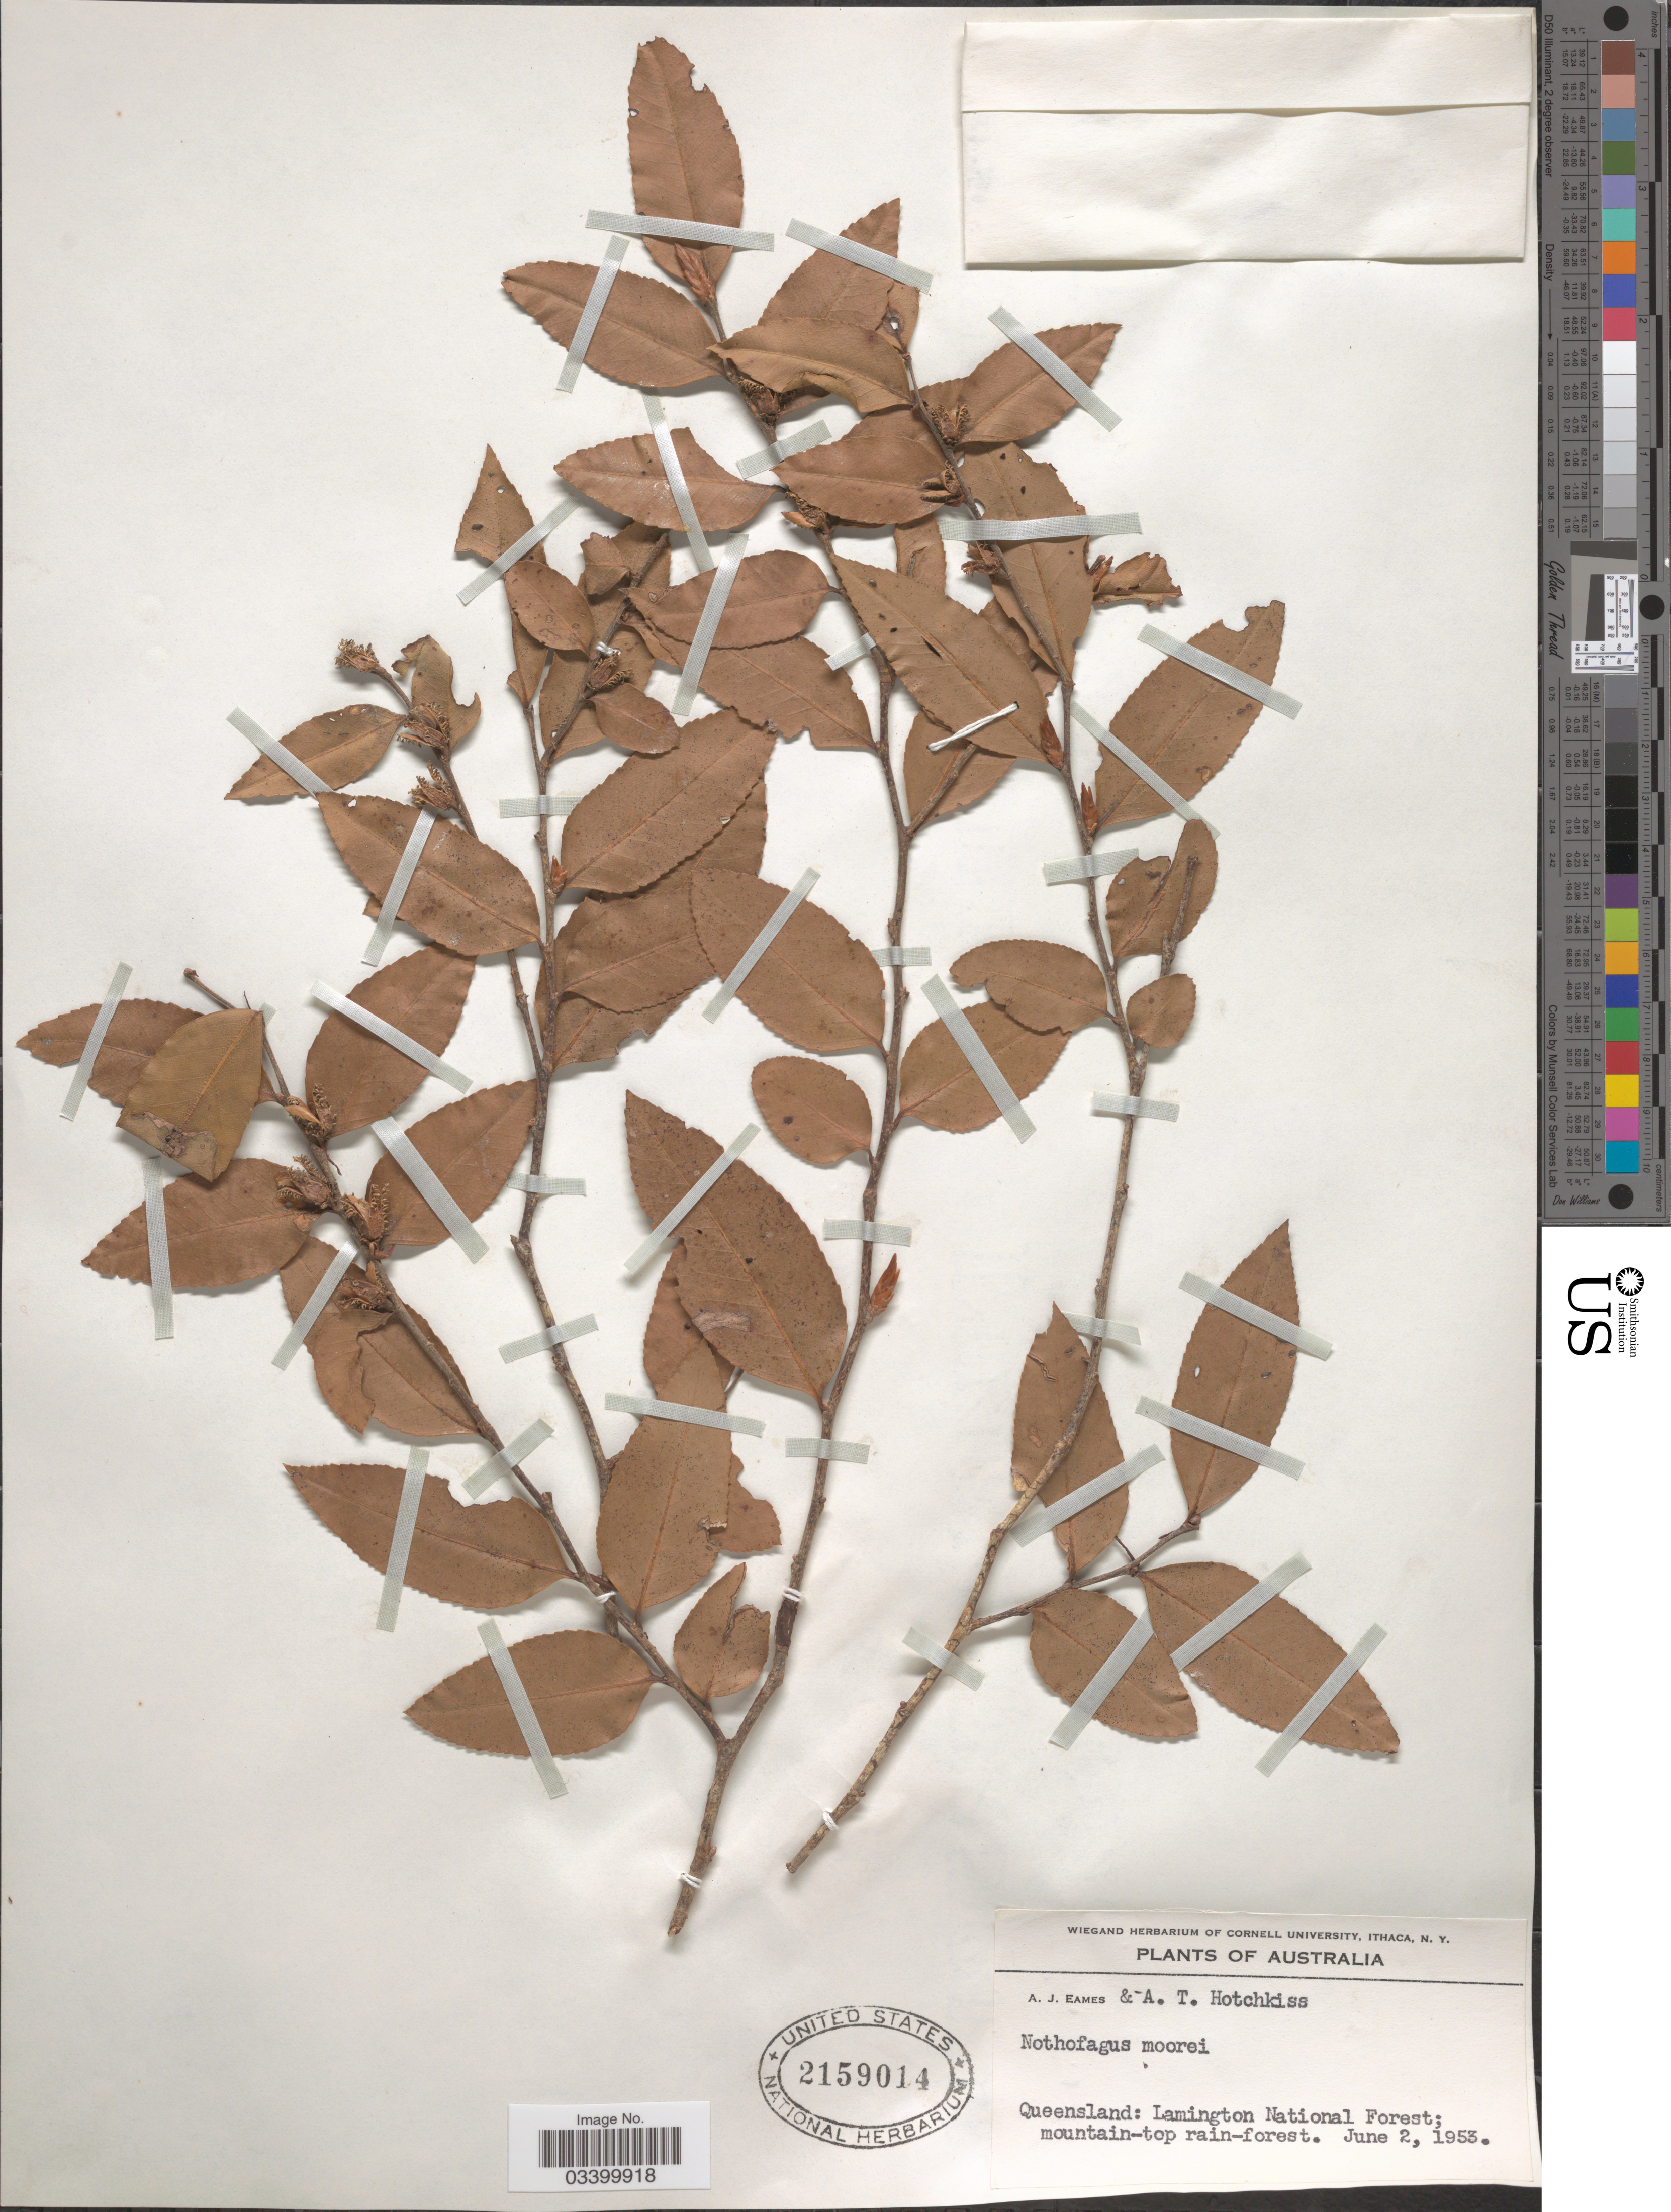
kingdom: Plantae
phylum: Tracheophyta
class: Magnoliopsida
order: Fagales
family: Nothofagaceae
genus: Nothofagus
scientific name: Nothofagus moorei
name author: (F. Muell.) Krasser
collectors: A. J. Eames & A. Hotchkiss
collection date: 1953-06-02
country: Australia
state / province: Queensland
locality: Lamington National Forest.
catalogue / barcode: US 2159014